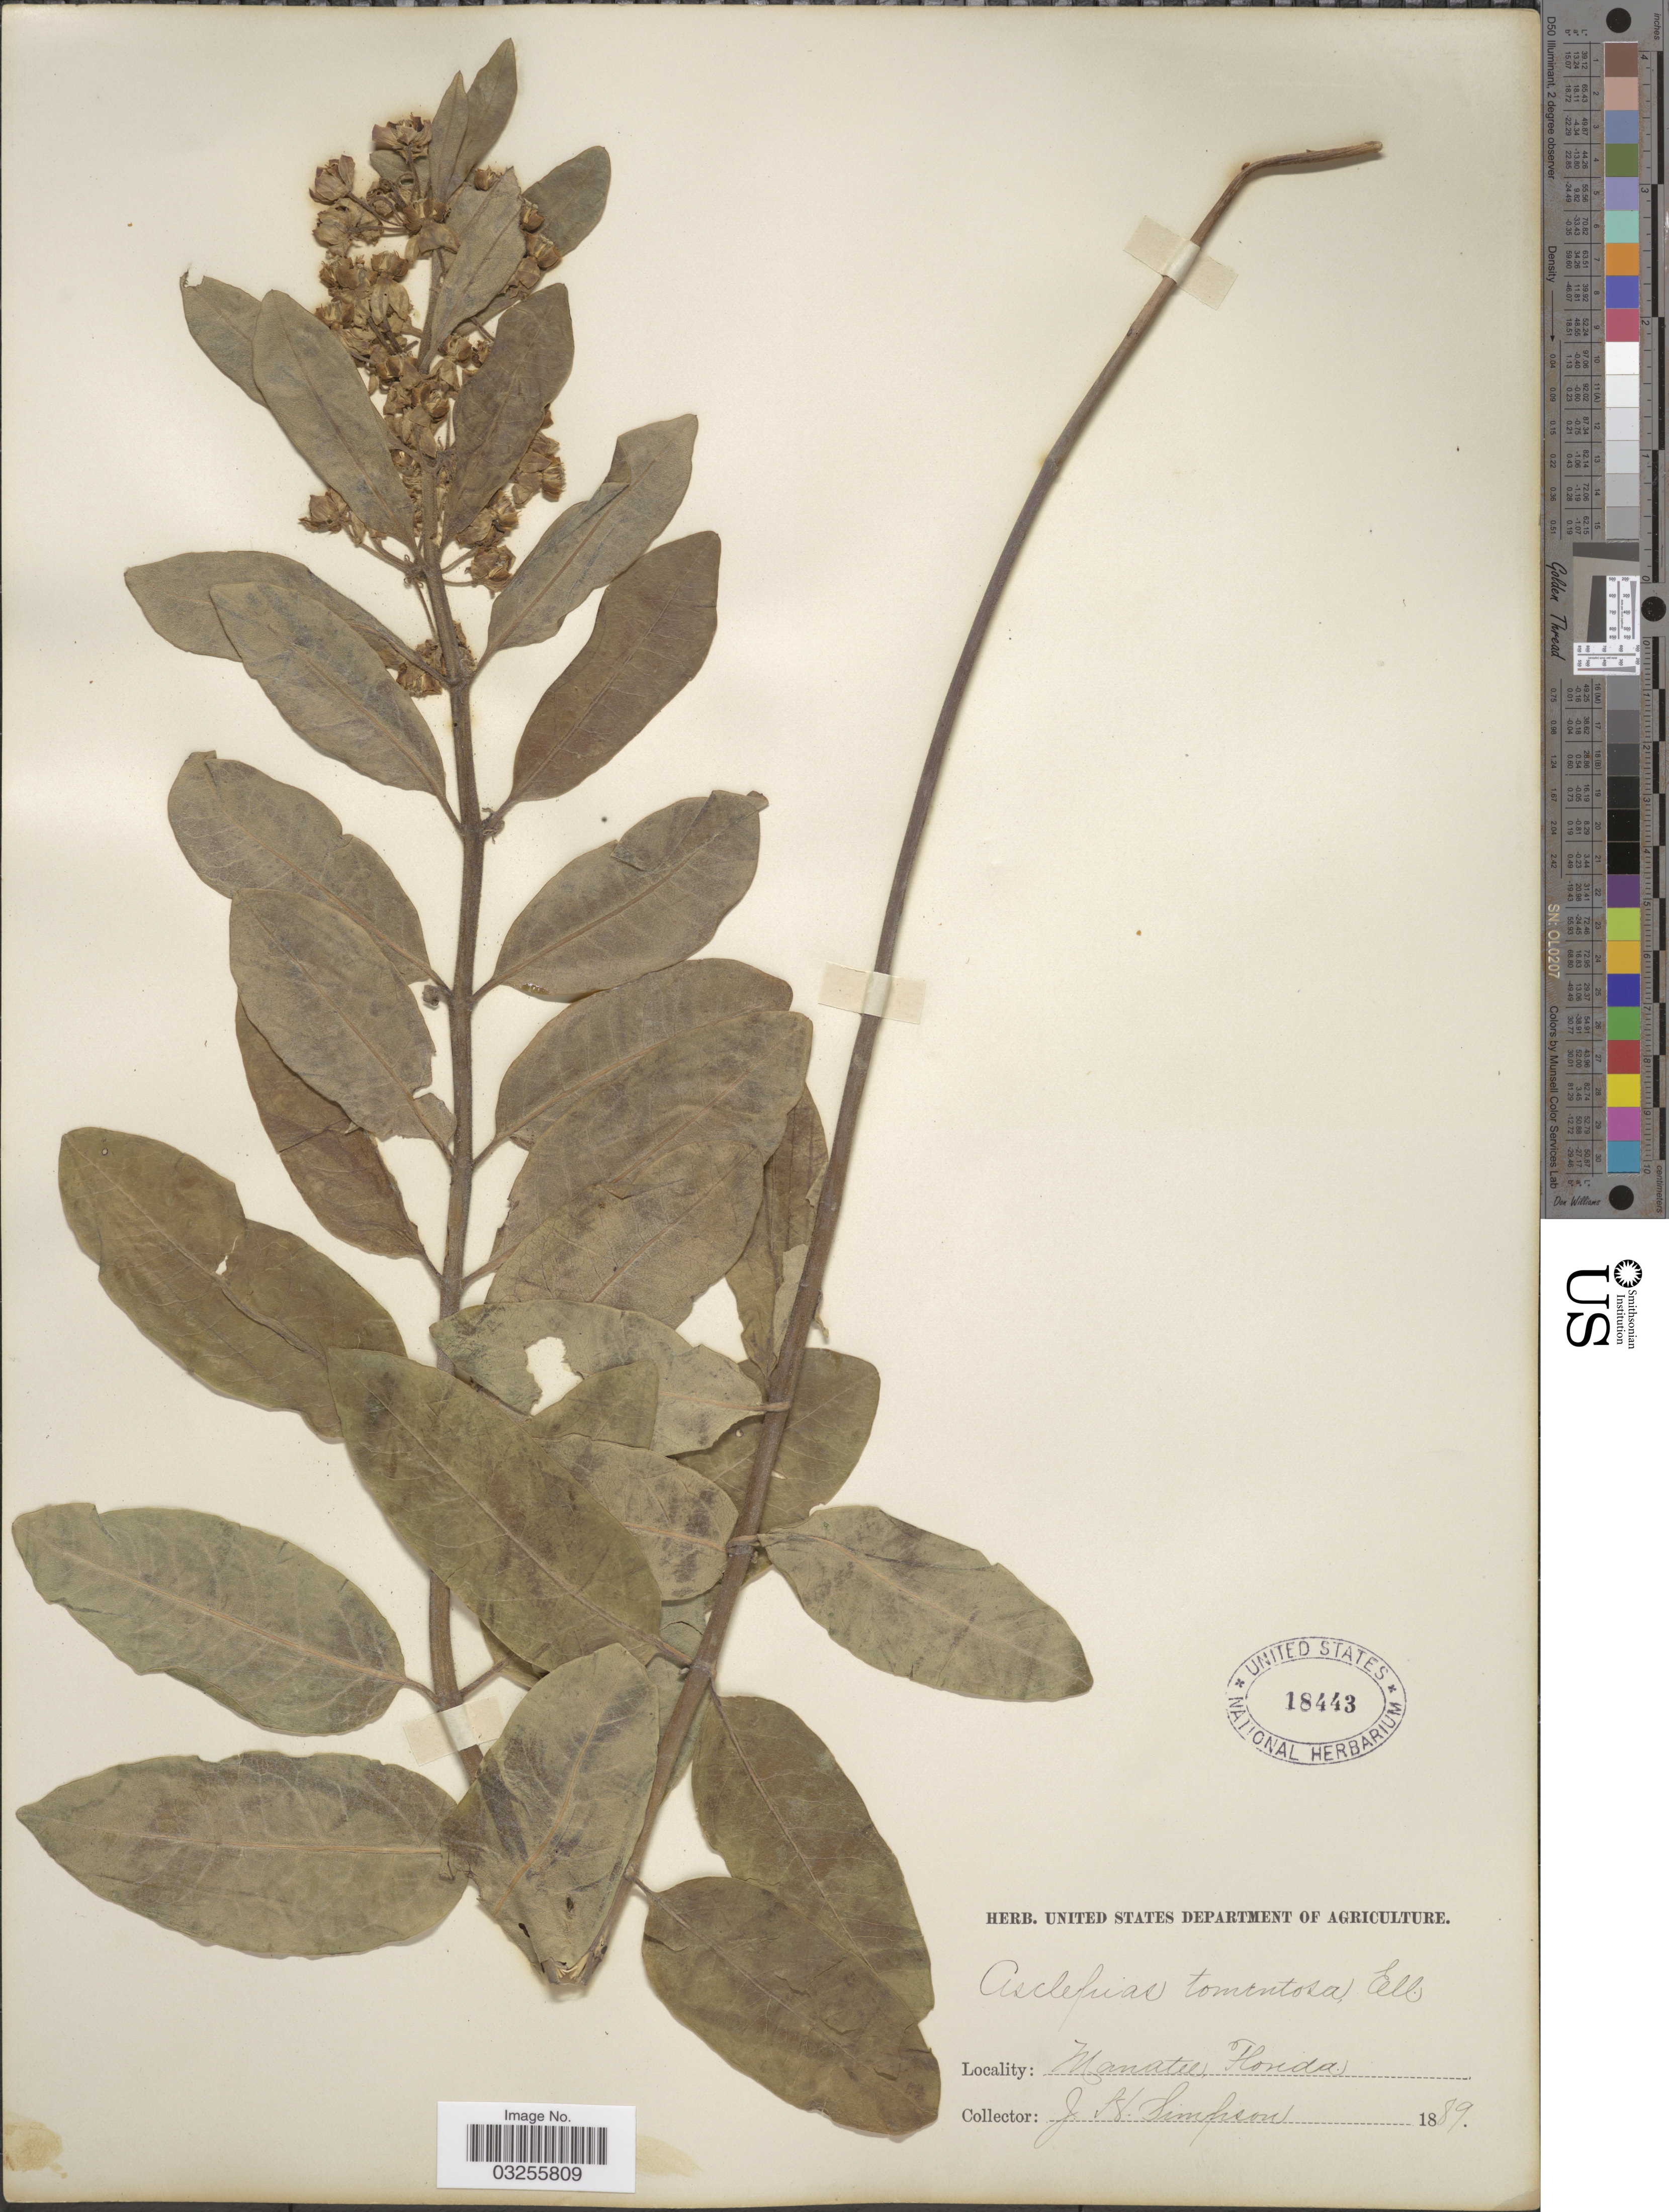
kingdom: Plantae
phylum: Tracheophyta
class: Magnoliopsida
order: Gentianales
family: Apocynaceae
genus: Asclepias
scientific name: Asclepias tomentosa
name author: Elliott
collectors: J. H. Simpson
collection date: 1889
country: United States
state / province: Florida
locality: Manatee.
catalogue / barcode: US 18443